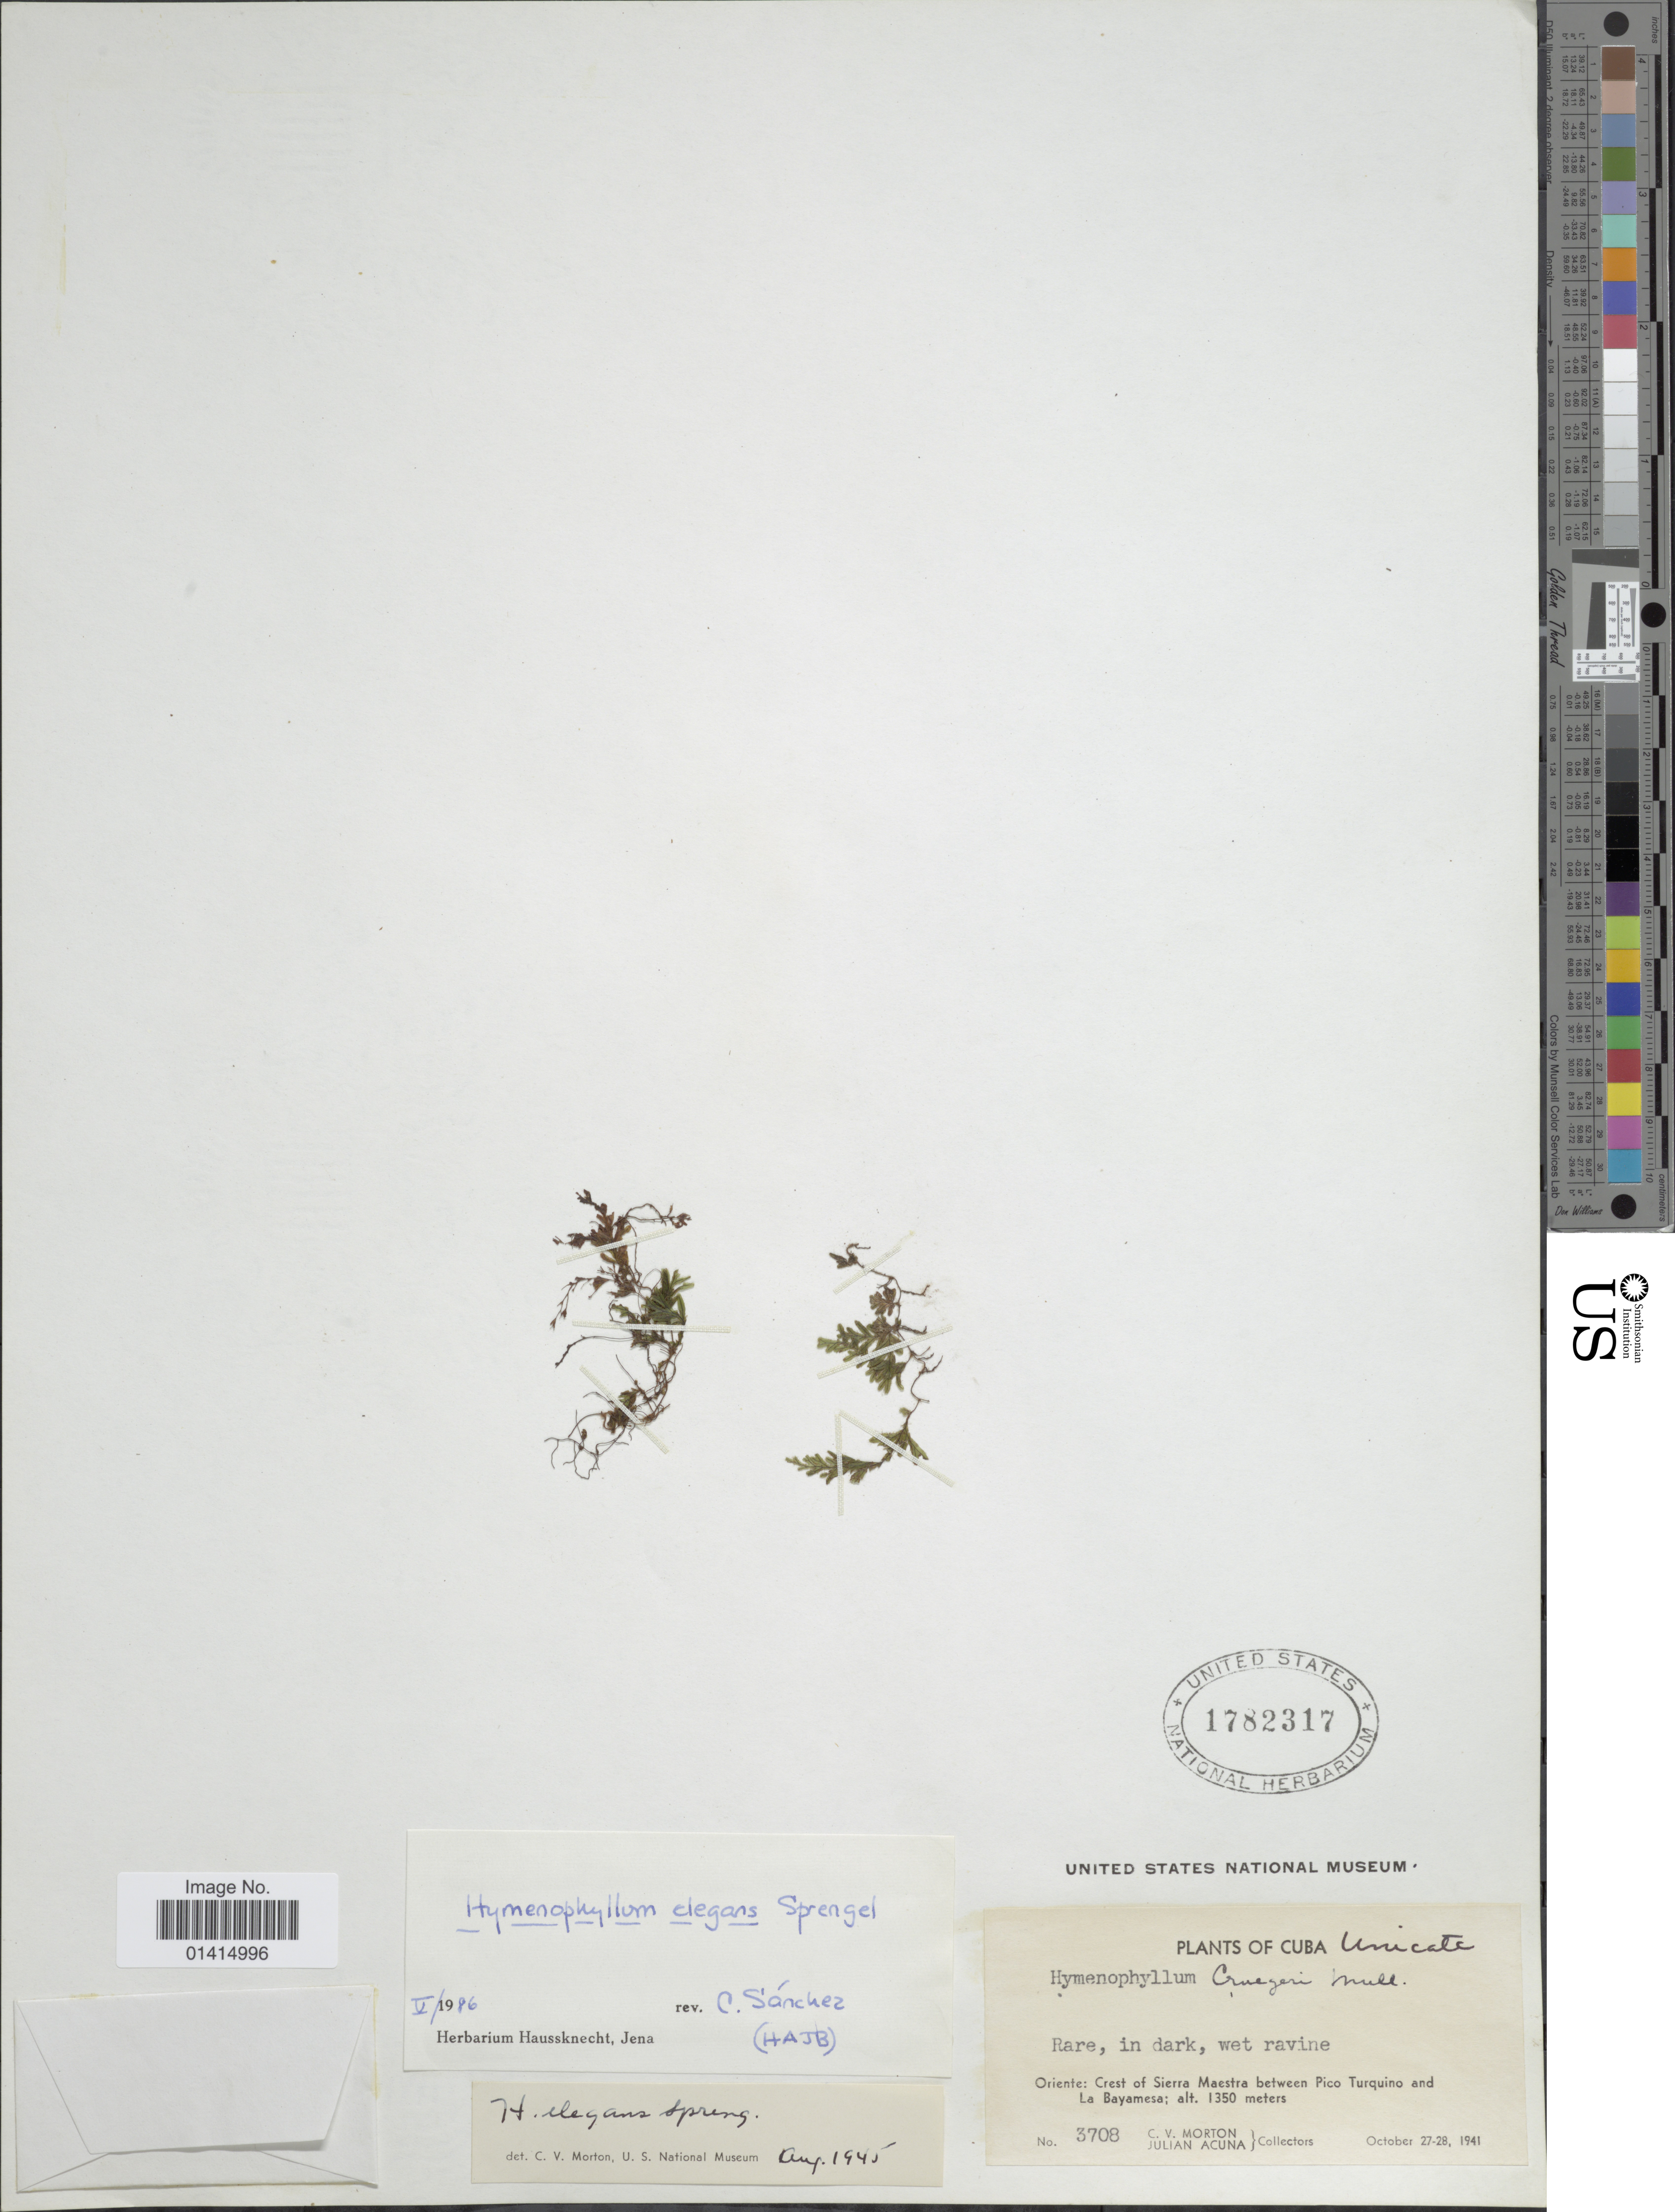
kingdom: Plantae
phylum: Tracheophyta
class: Polypodiopsida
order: Hymenophyllales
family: Hymenophyllaceae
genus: Hymenophyllum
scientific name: Hymenophyllum elegans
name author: Spreng.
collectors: C. V. Morton & J. B. Acuña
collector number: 3708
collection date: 1941-10-27/1941-10-28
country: Cuba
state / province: Oriente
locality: Crest of Sierra Maestra between Pico Turquino and La Bayamesa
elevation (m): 1350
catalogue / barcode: US 1782317